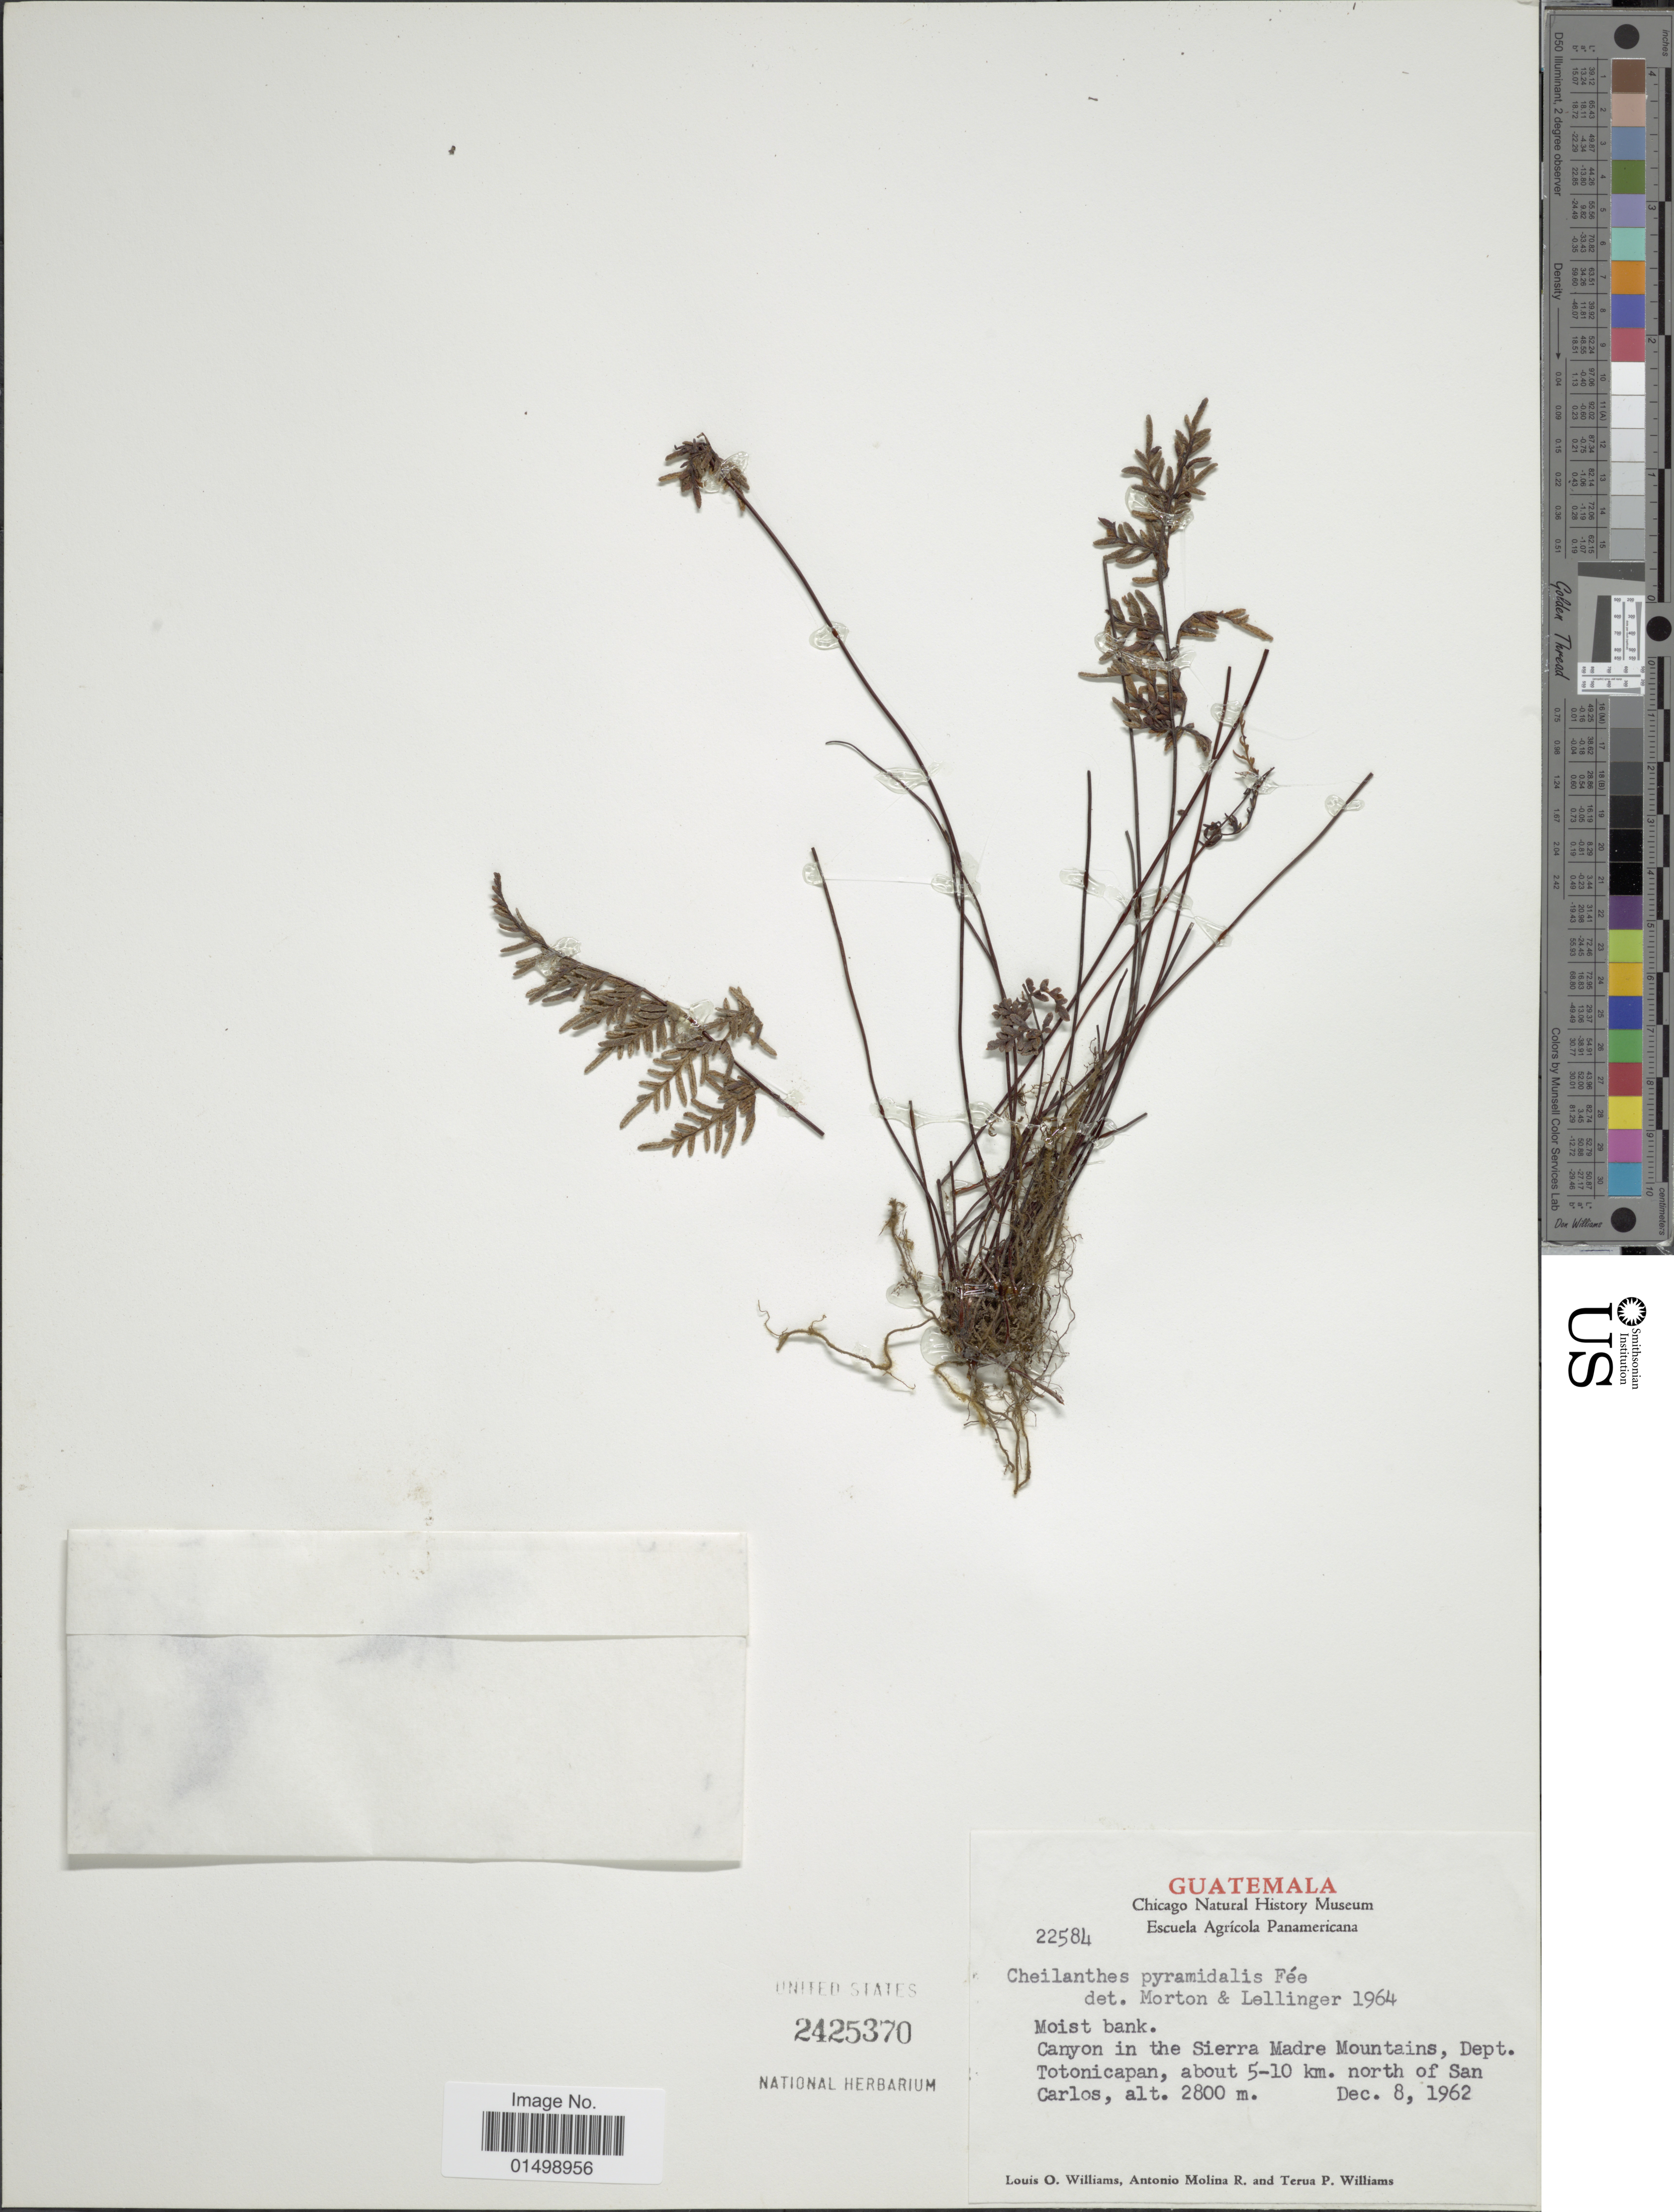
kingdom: Plantae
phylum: Tracheophyta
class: Polypodiopsida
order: Polypodiales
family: Pteridaceae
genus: Cheilanthes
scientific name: Cheilanthes pyramidalis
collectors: L. O. Williams, A. R. Molina & T. P. Williams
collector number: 22584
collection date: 1962-12-08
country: Guatemala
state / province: Totonicapan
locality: Canyon in the Sierra Madre Mountains, Totonicapan, about 5-10 km north of San Carlos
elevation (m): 2800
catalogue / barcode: US 2425370